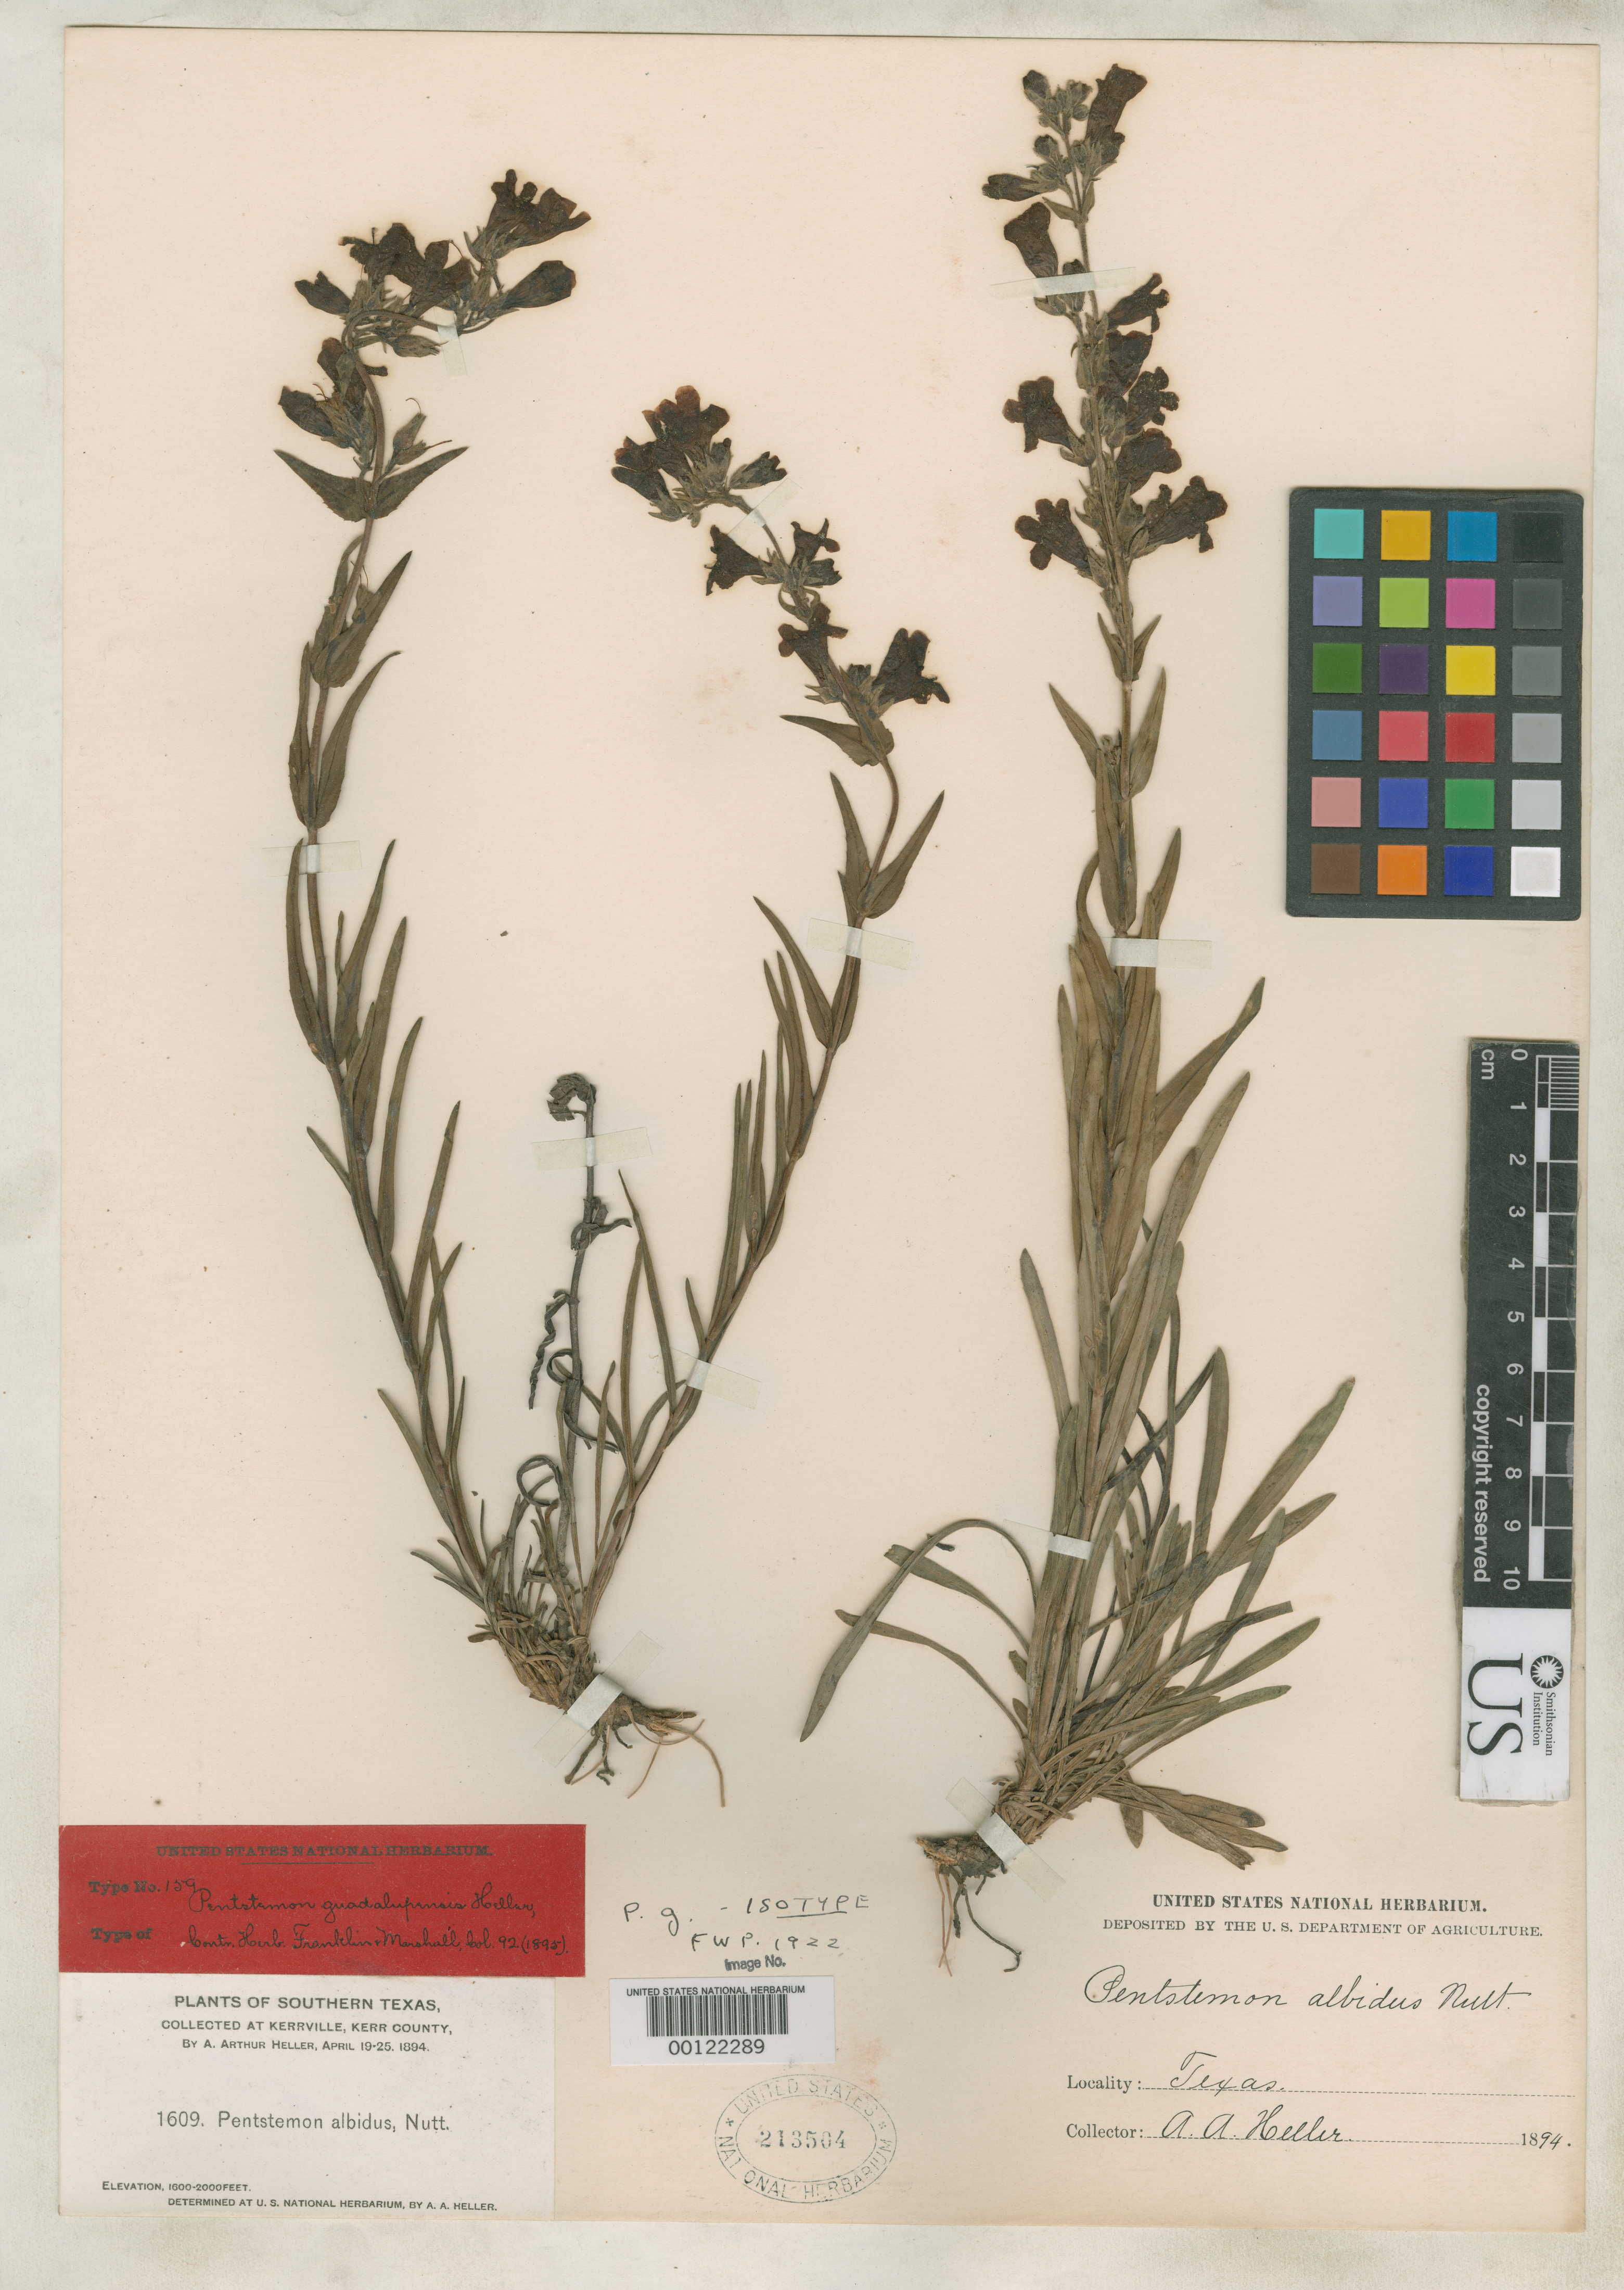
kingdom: Plantae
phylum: Tracheophyta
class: Magnoliopsida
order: Lamiales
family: Plantaginaceae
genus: Penstemon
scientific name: Penstemon guadalupensis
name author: A. Heller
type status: Isotype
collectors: A. A. Heller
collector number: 1609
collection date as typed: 19 Apr 1894 to 25 Apr 1894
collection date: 1894-04-19/1894-04-25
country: United States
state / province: Texas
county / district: Kerr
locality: Kerryville.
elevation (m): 488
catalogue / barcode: US 213504